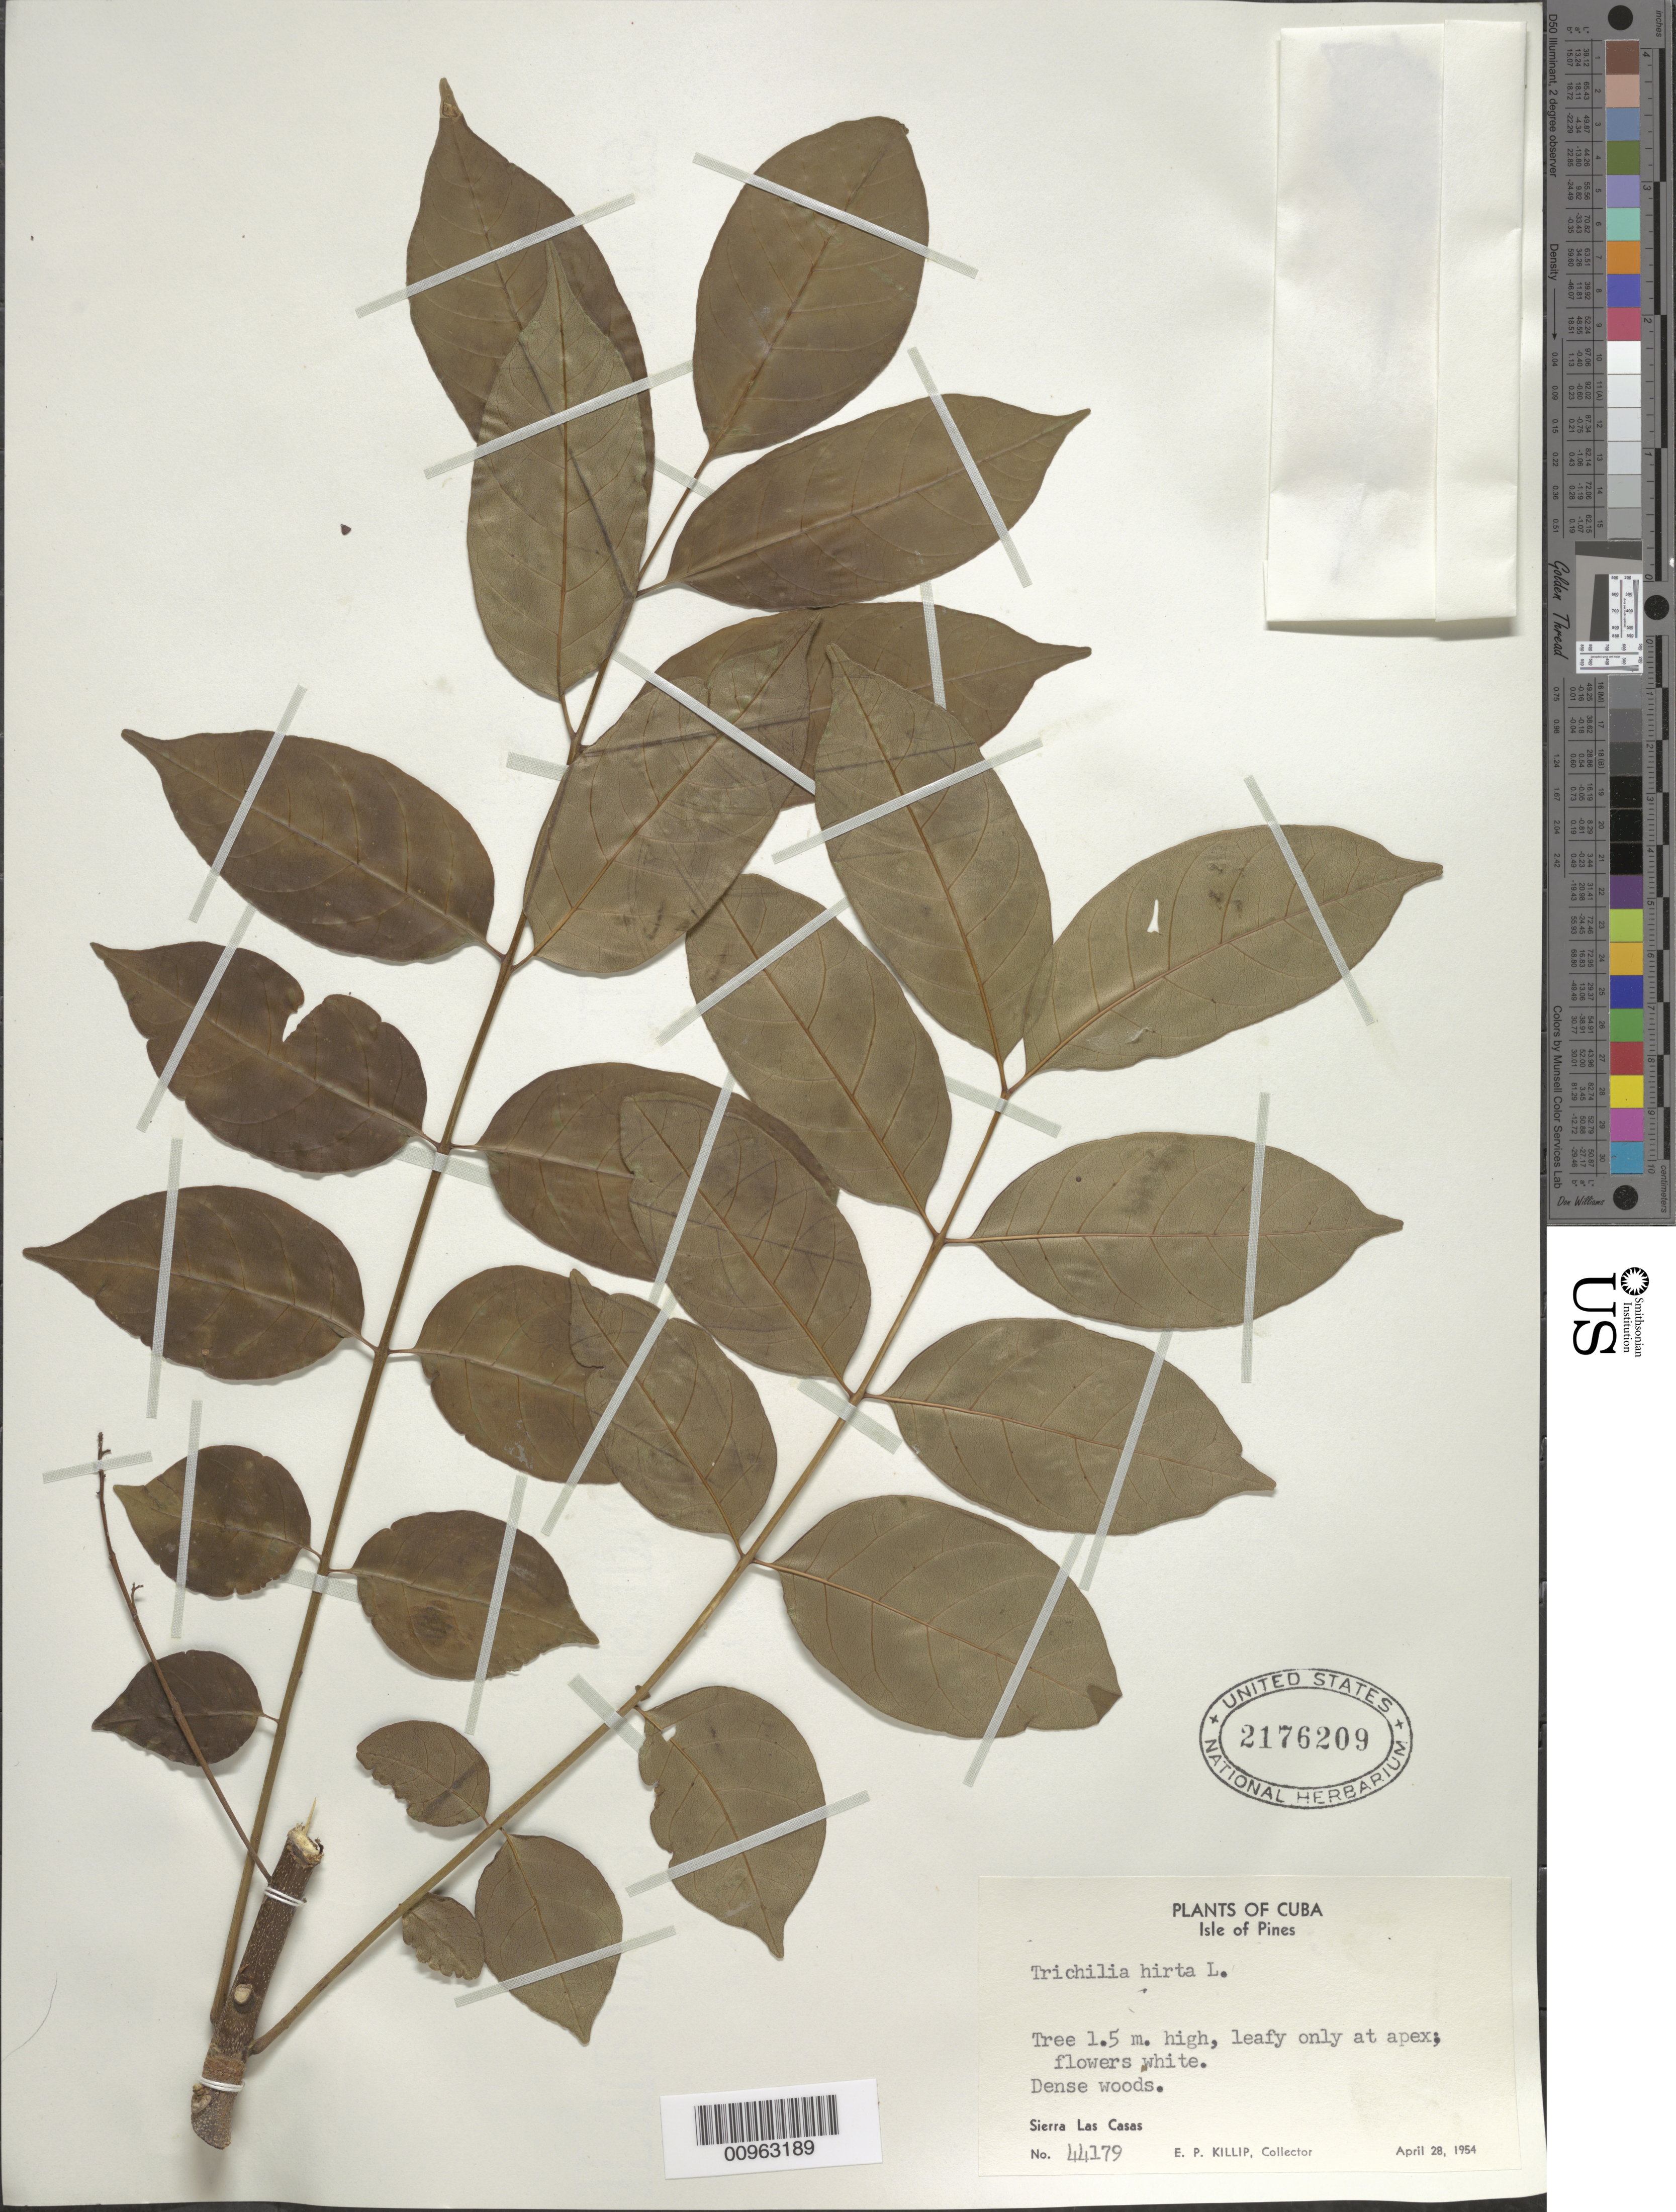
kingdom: Plantae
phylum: Tracheophyta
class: Magnoliopsida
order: Sapindales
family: Meliaceae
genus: Trichilia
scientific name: Trichilia hirta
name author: L.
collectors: E. P. Killip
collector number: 44179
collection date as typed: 28 Apr 1954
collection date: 1954-04-28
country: Cuba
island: Isla de la Juventud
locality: Sierra Las Casas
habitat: Dense woods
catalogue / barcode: US 2176209